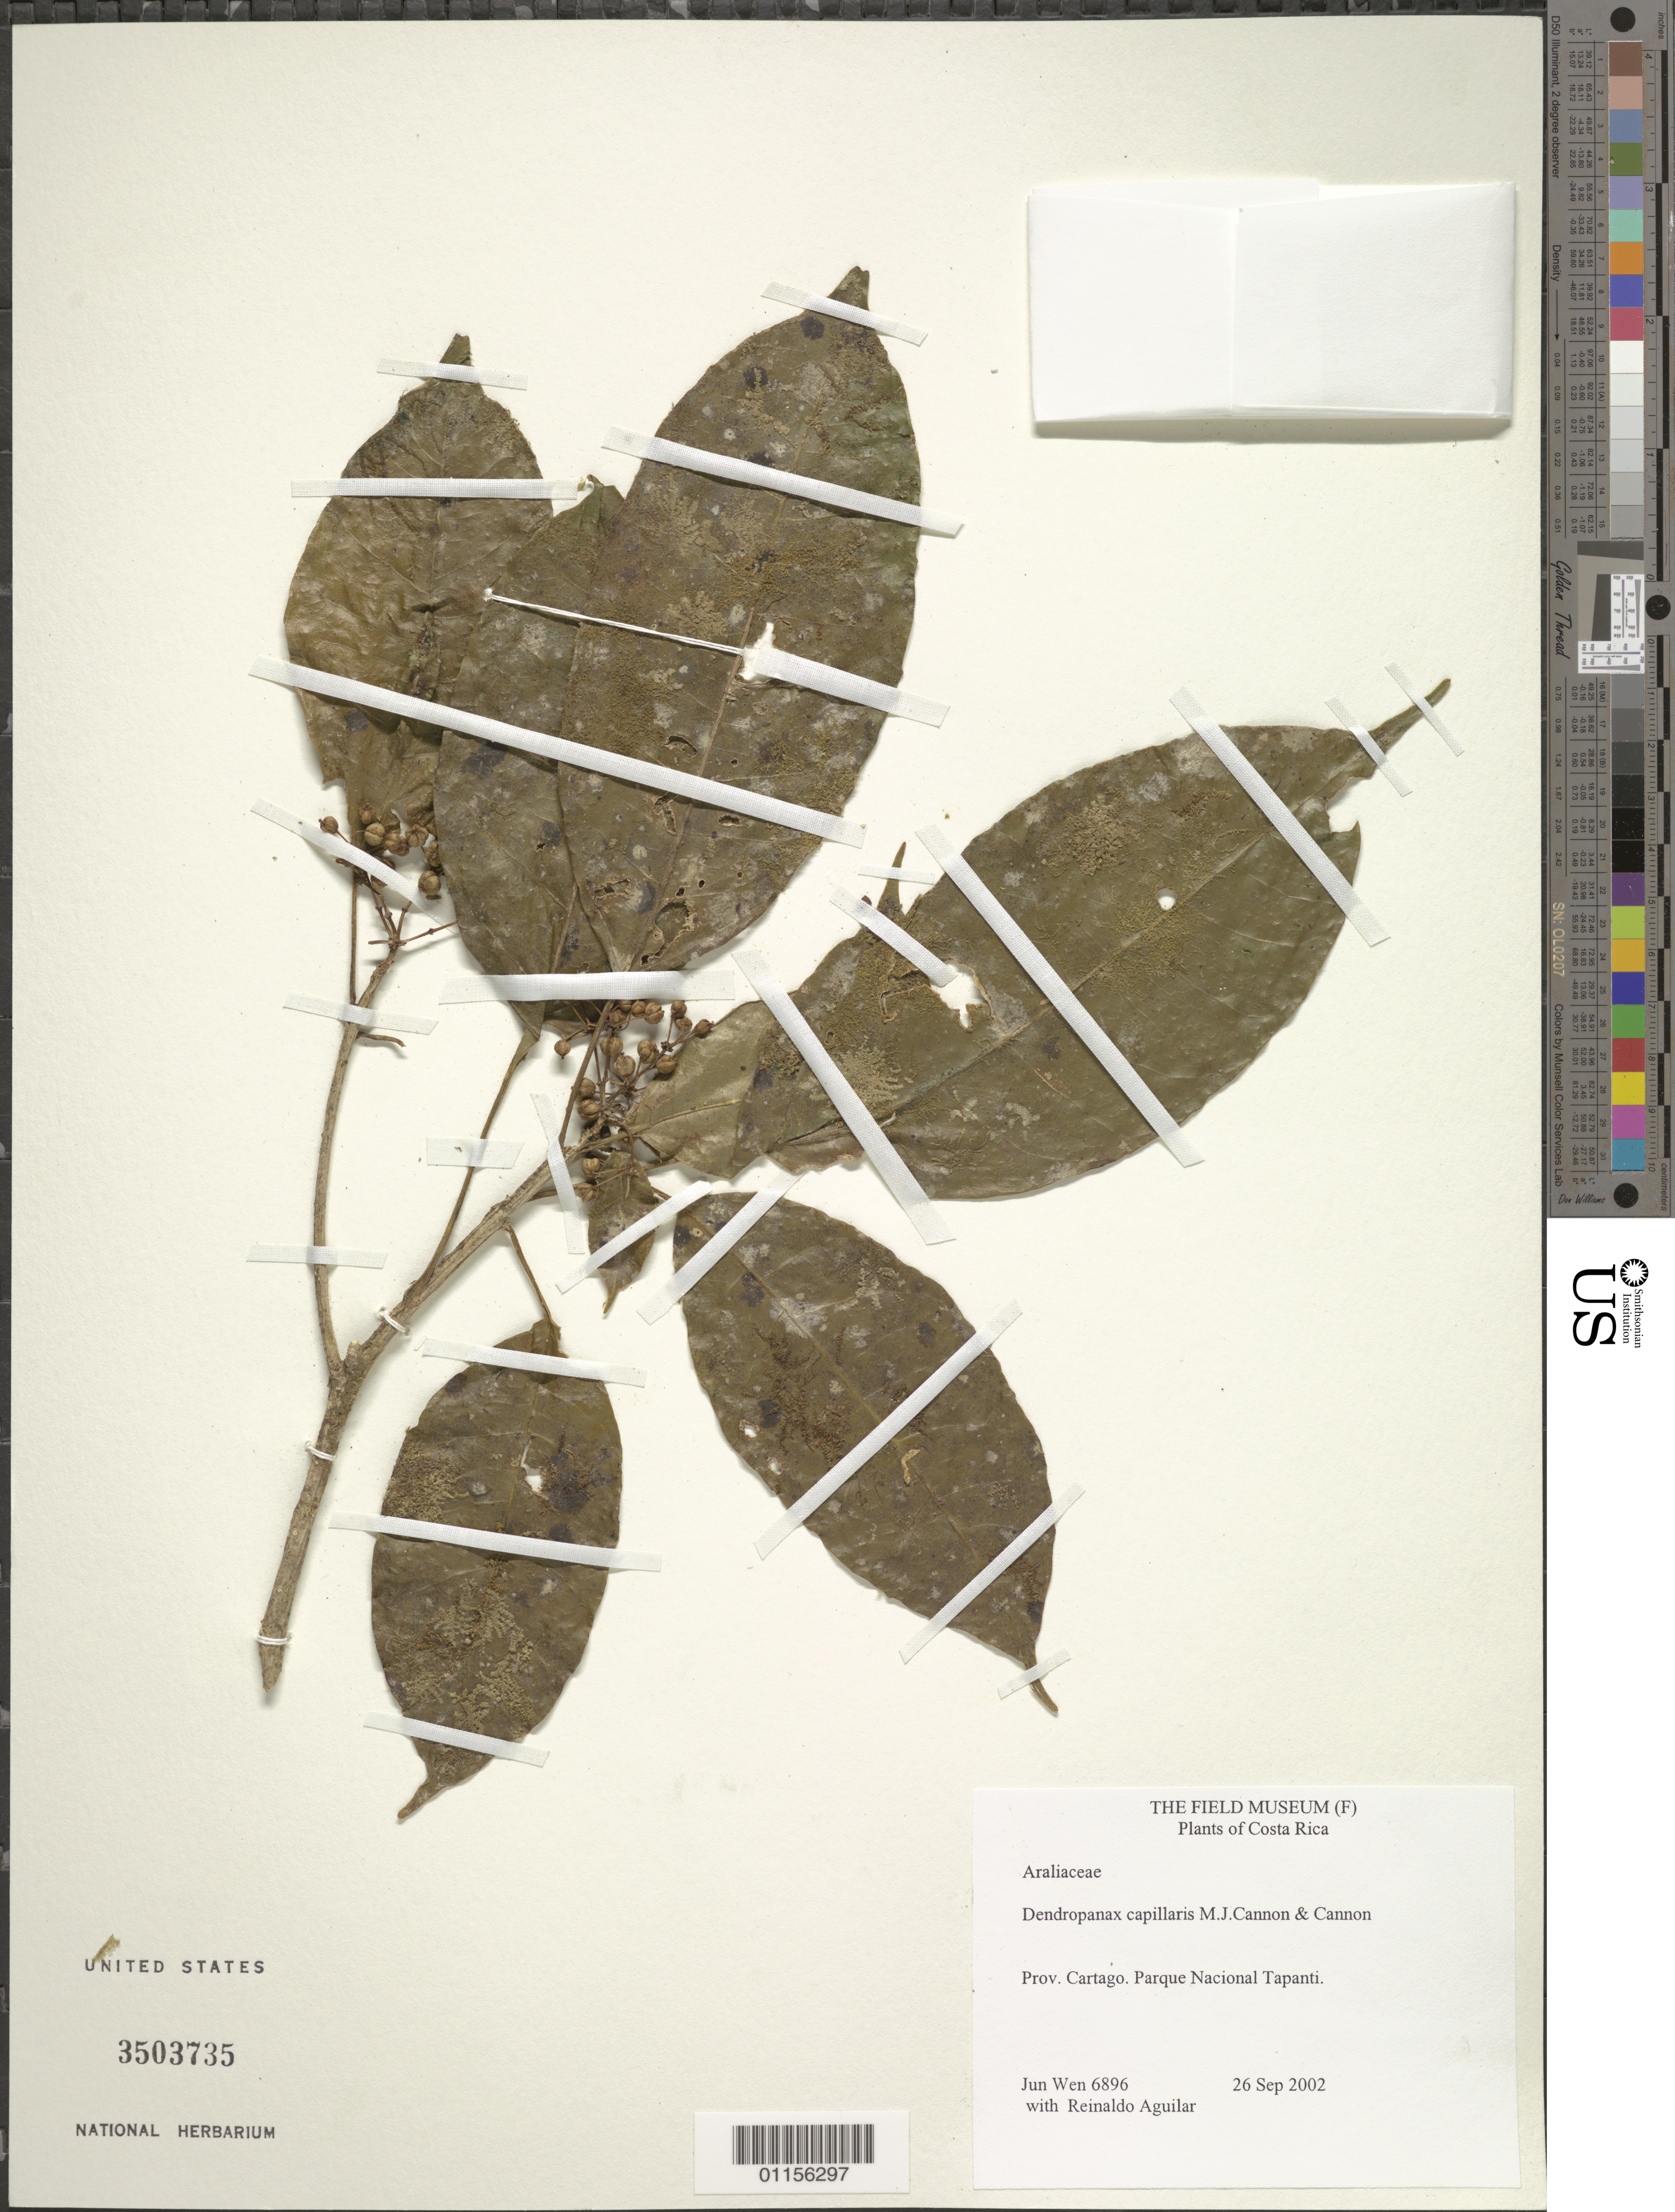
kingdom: Plantae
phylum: Tracheophyta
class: Magnoliopsida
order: Apiales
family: Araliaceae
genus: Dendropanax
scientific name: Dendropanax capillaris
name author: M.J. Cannon & Cannon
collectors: J. Wen & R. Aguilar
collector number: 6896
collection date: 2002-09-26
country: Costa Rica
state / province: Cartago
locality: Parque Nacional Tapanti.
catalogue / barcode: US 3503735